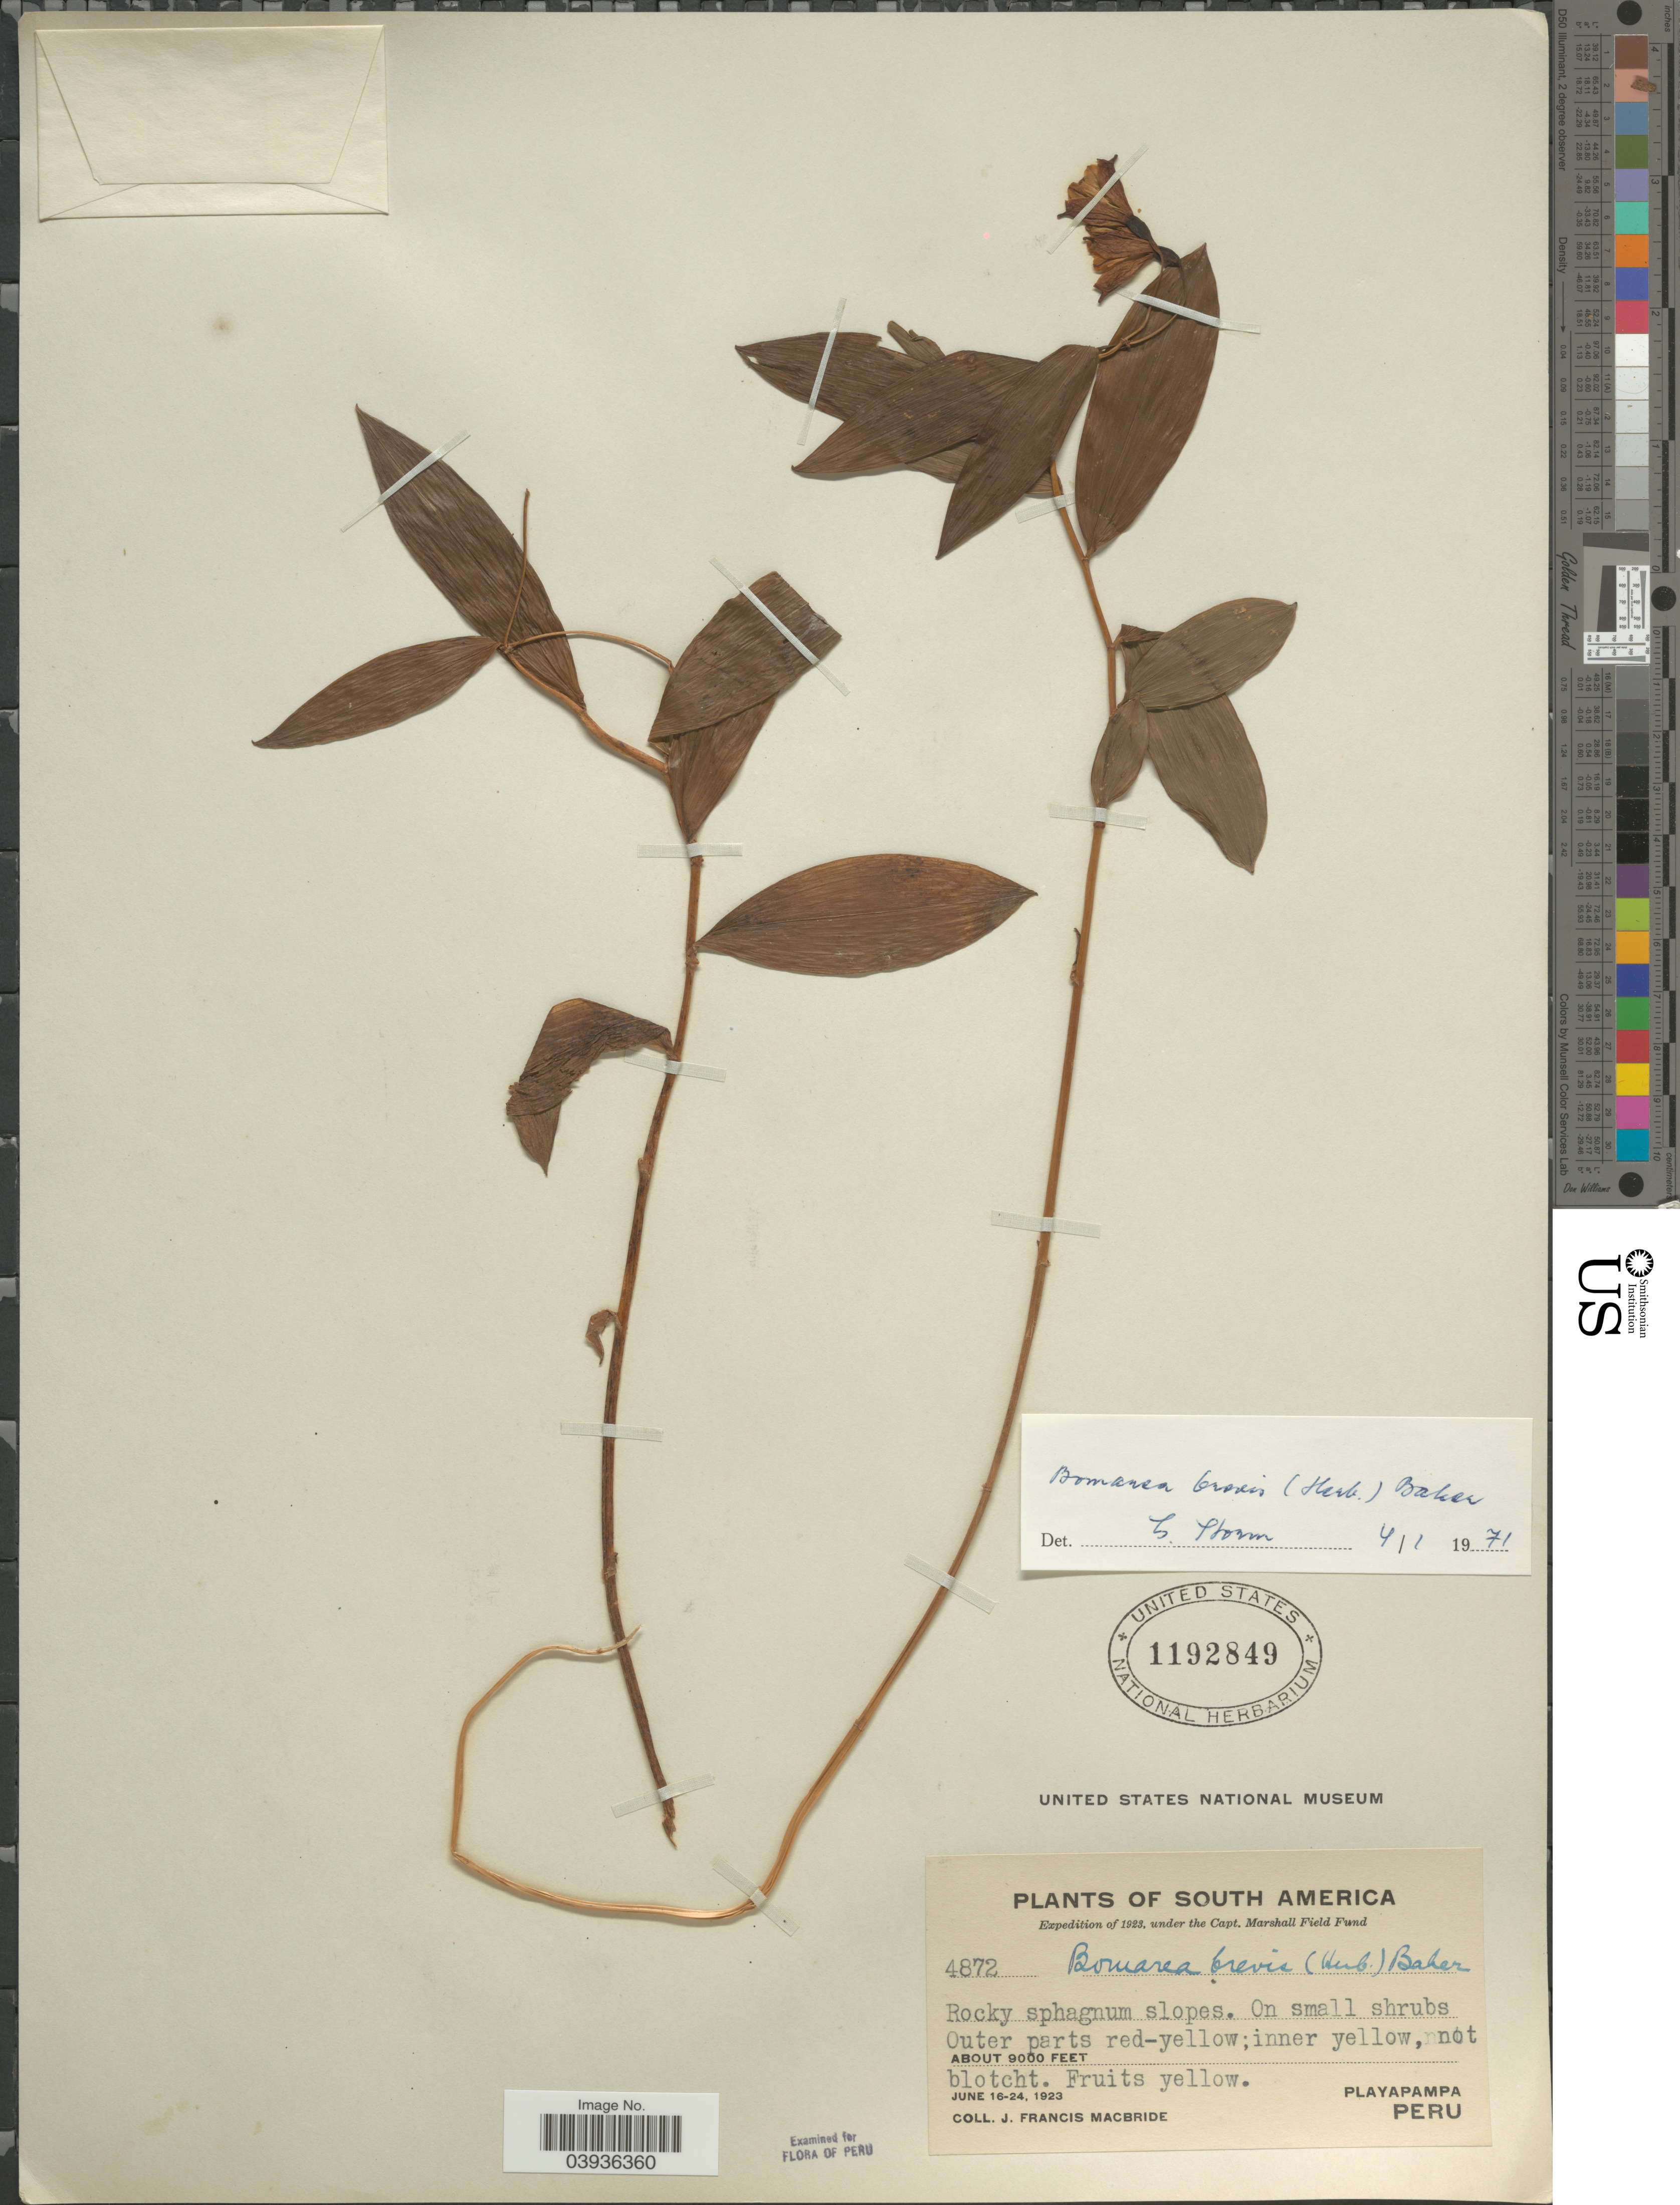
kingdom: Plantae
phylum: Tracheophyta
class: Liliopsida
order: Liliales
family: Alstroemeriaceae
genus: Bomarea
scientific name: Bomarea brevis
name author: (Herb.) Baker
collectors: J. F. Macbride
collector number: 4872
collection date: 1923-06-16/1923-06-24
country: Peru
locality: South America. Playapampa.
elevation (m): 2743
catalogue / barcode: US 1192849